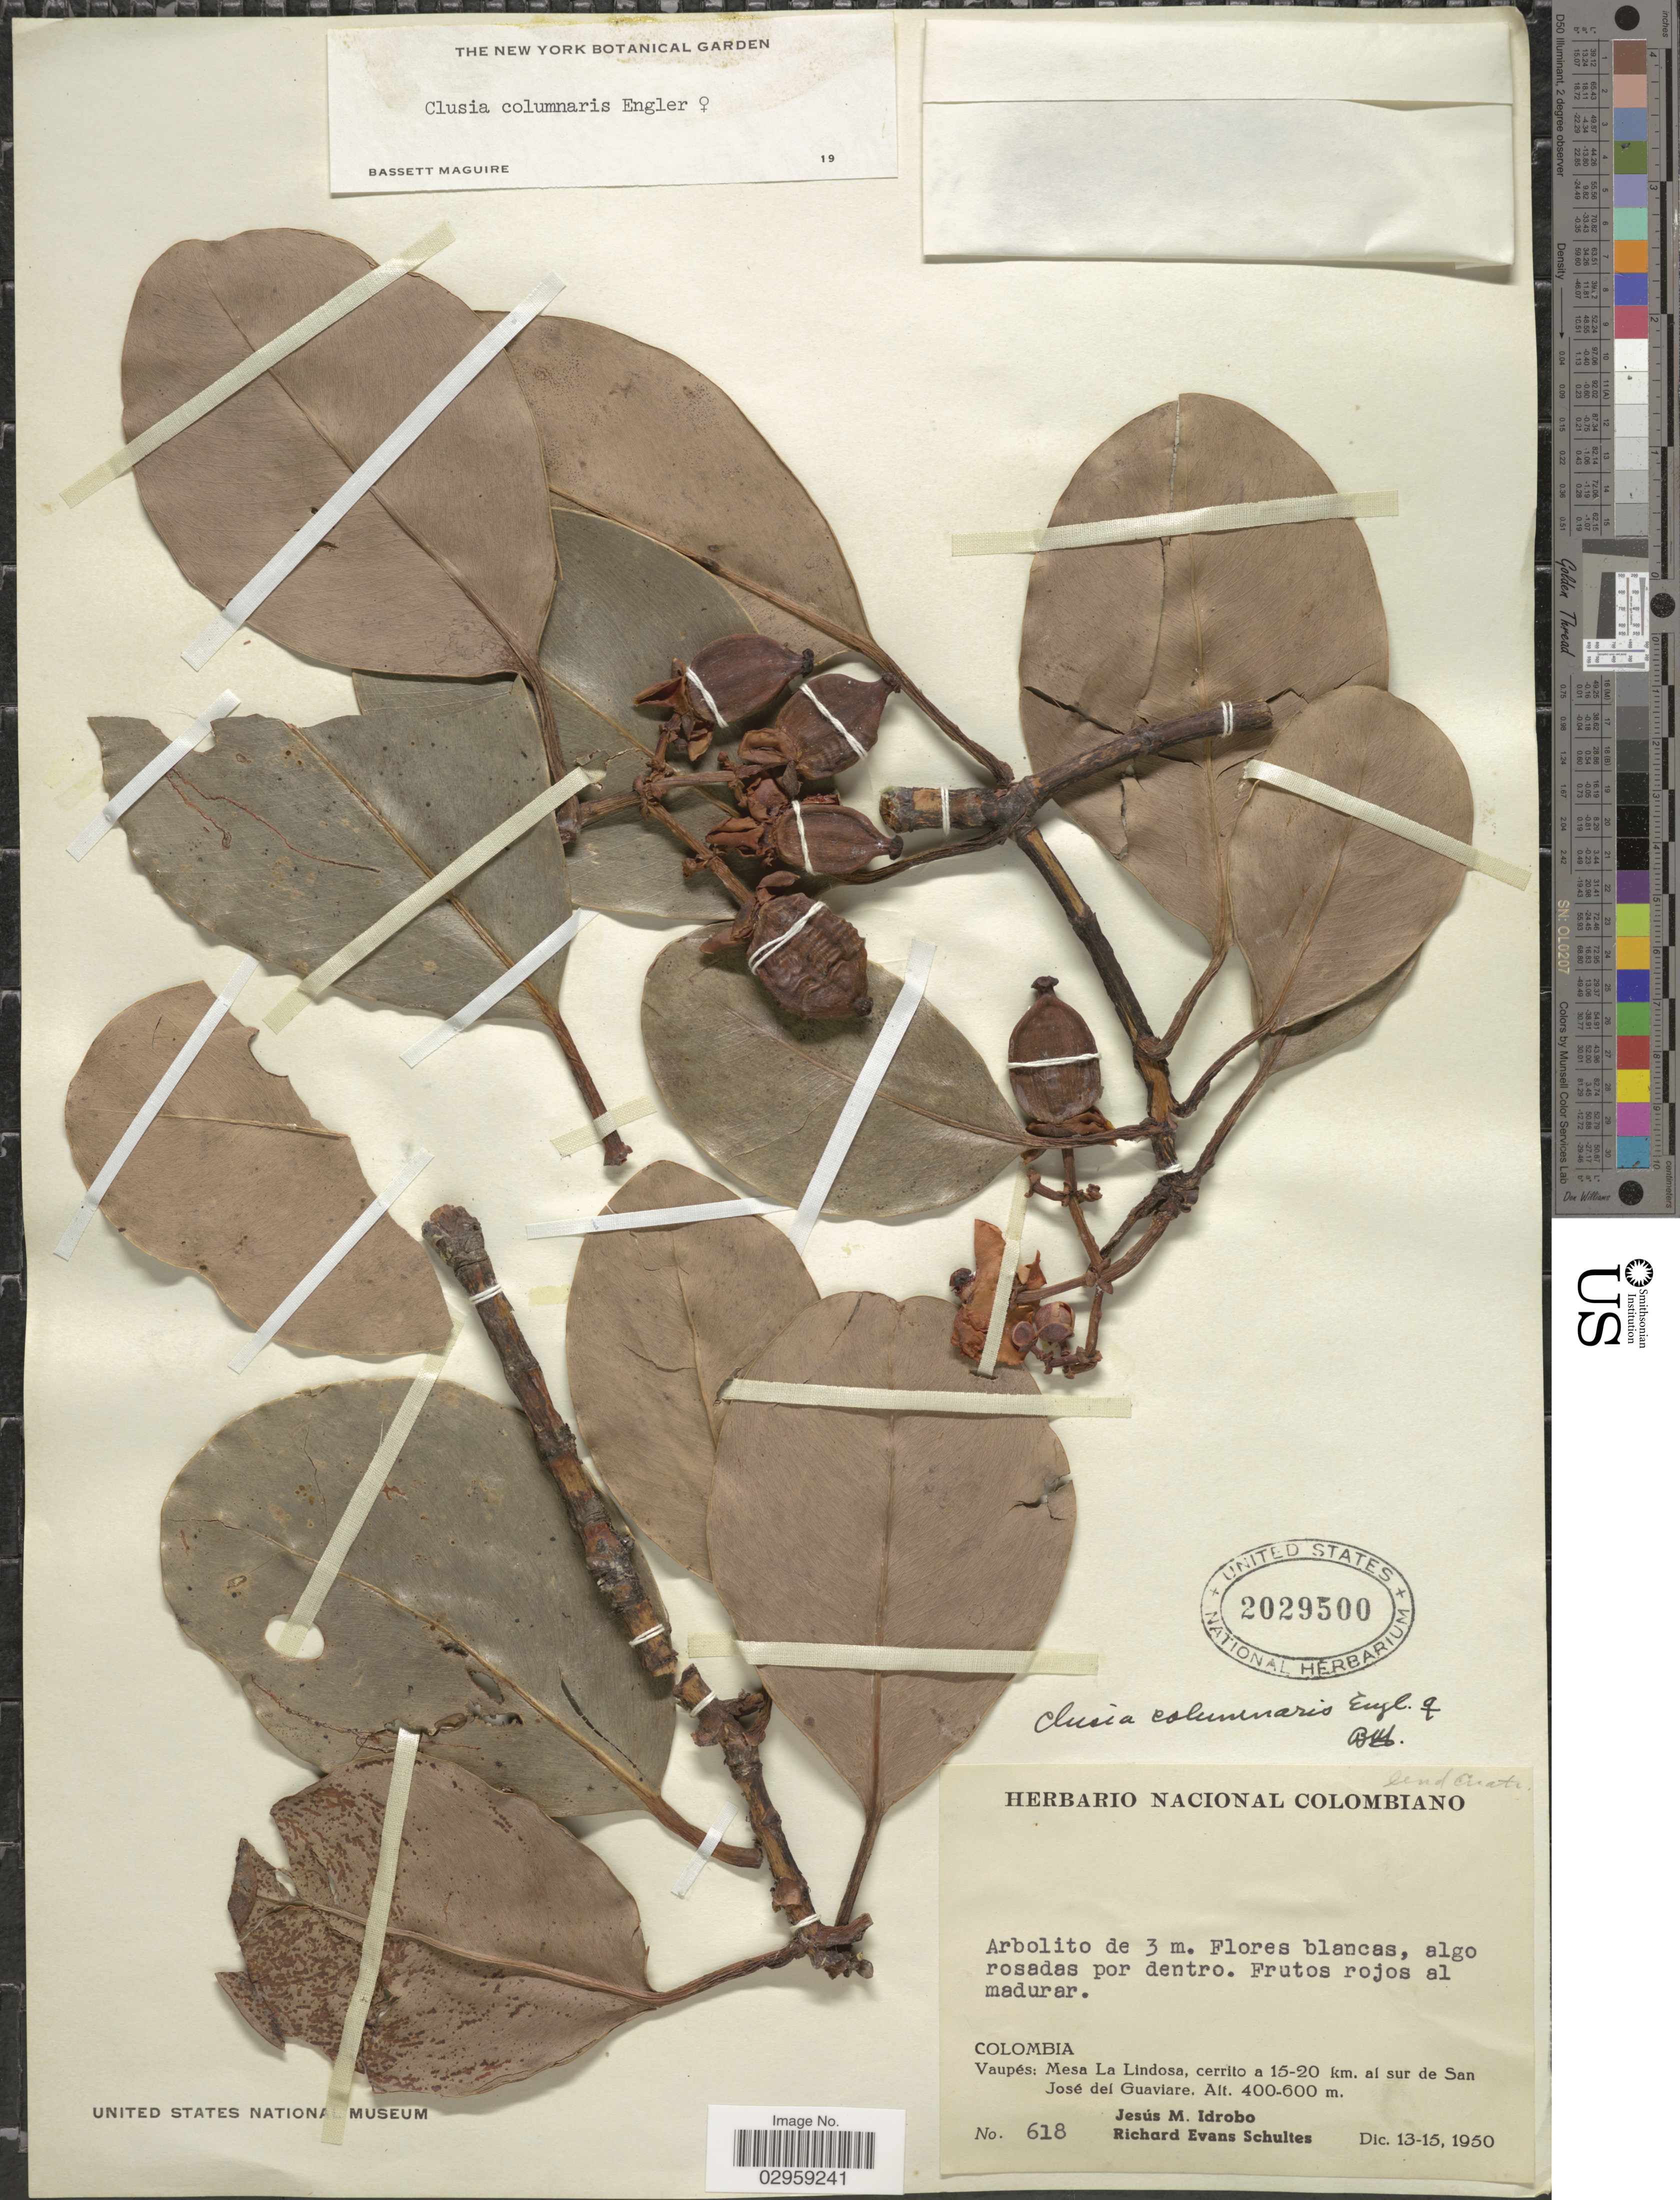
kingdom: Plantae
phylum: Tracheophyta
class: Magnoliopsida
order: Malpighiales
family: Clusiaceae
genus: Clusia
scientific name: Clusia columnaris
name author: Engl.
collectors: J. M. Idrobo & R. E. Schultes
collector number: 618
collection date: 1950-12-13/1950-12-15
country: Colombia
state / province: Vaupés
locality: Mesa La Lindosa, cerrito a 15-20 km. al sur de San José del Guaviare.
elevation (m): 400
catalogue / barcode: US 2029500